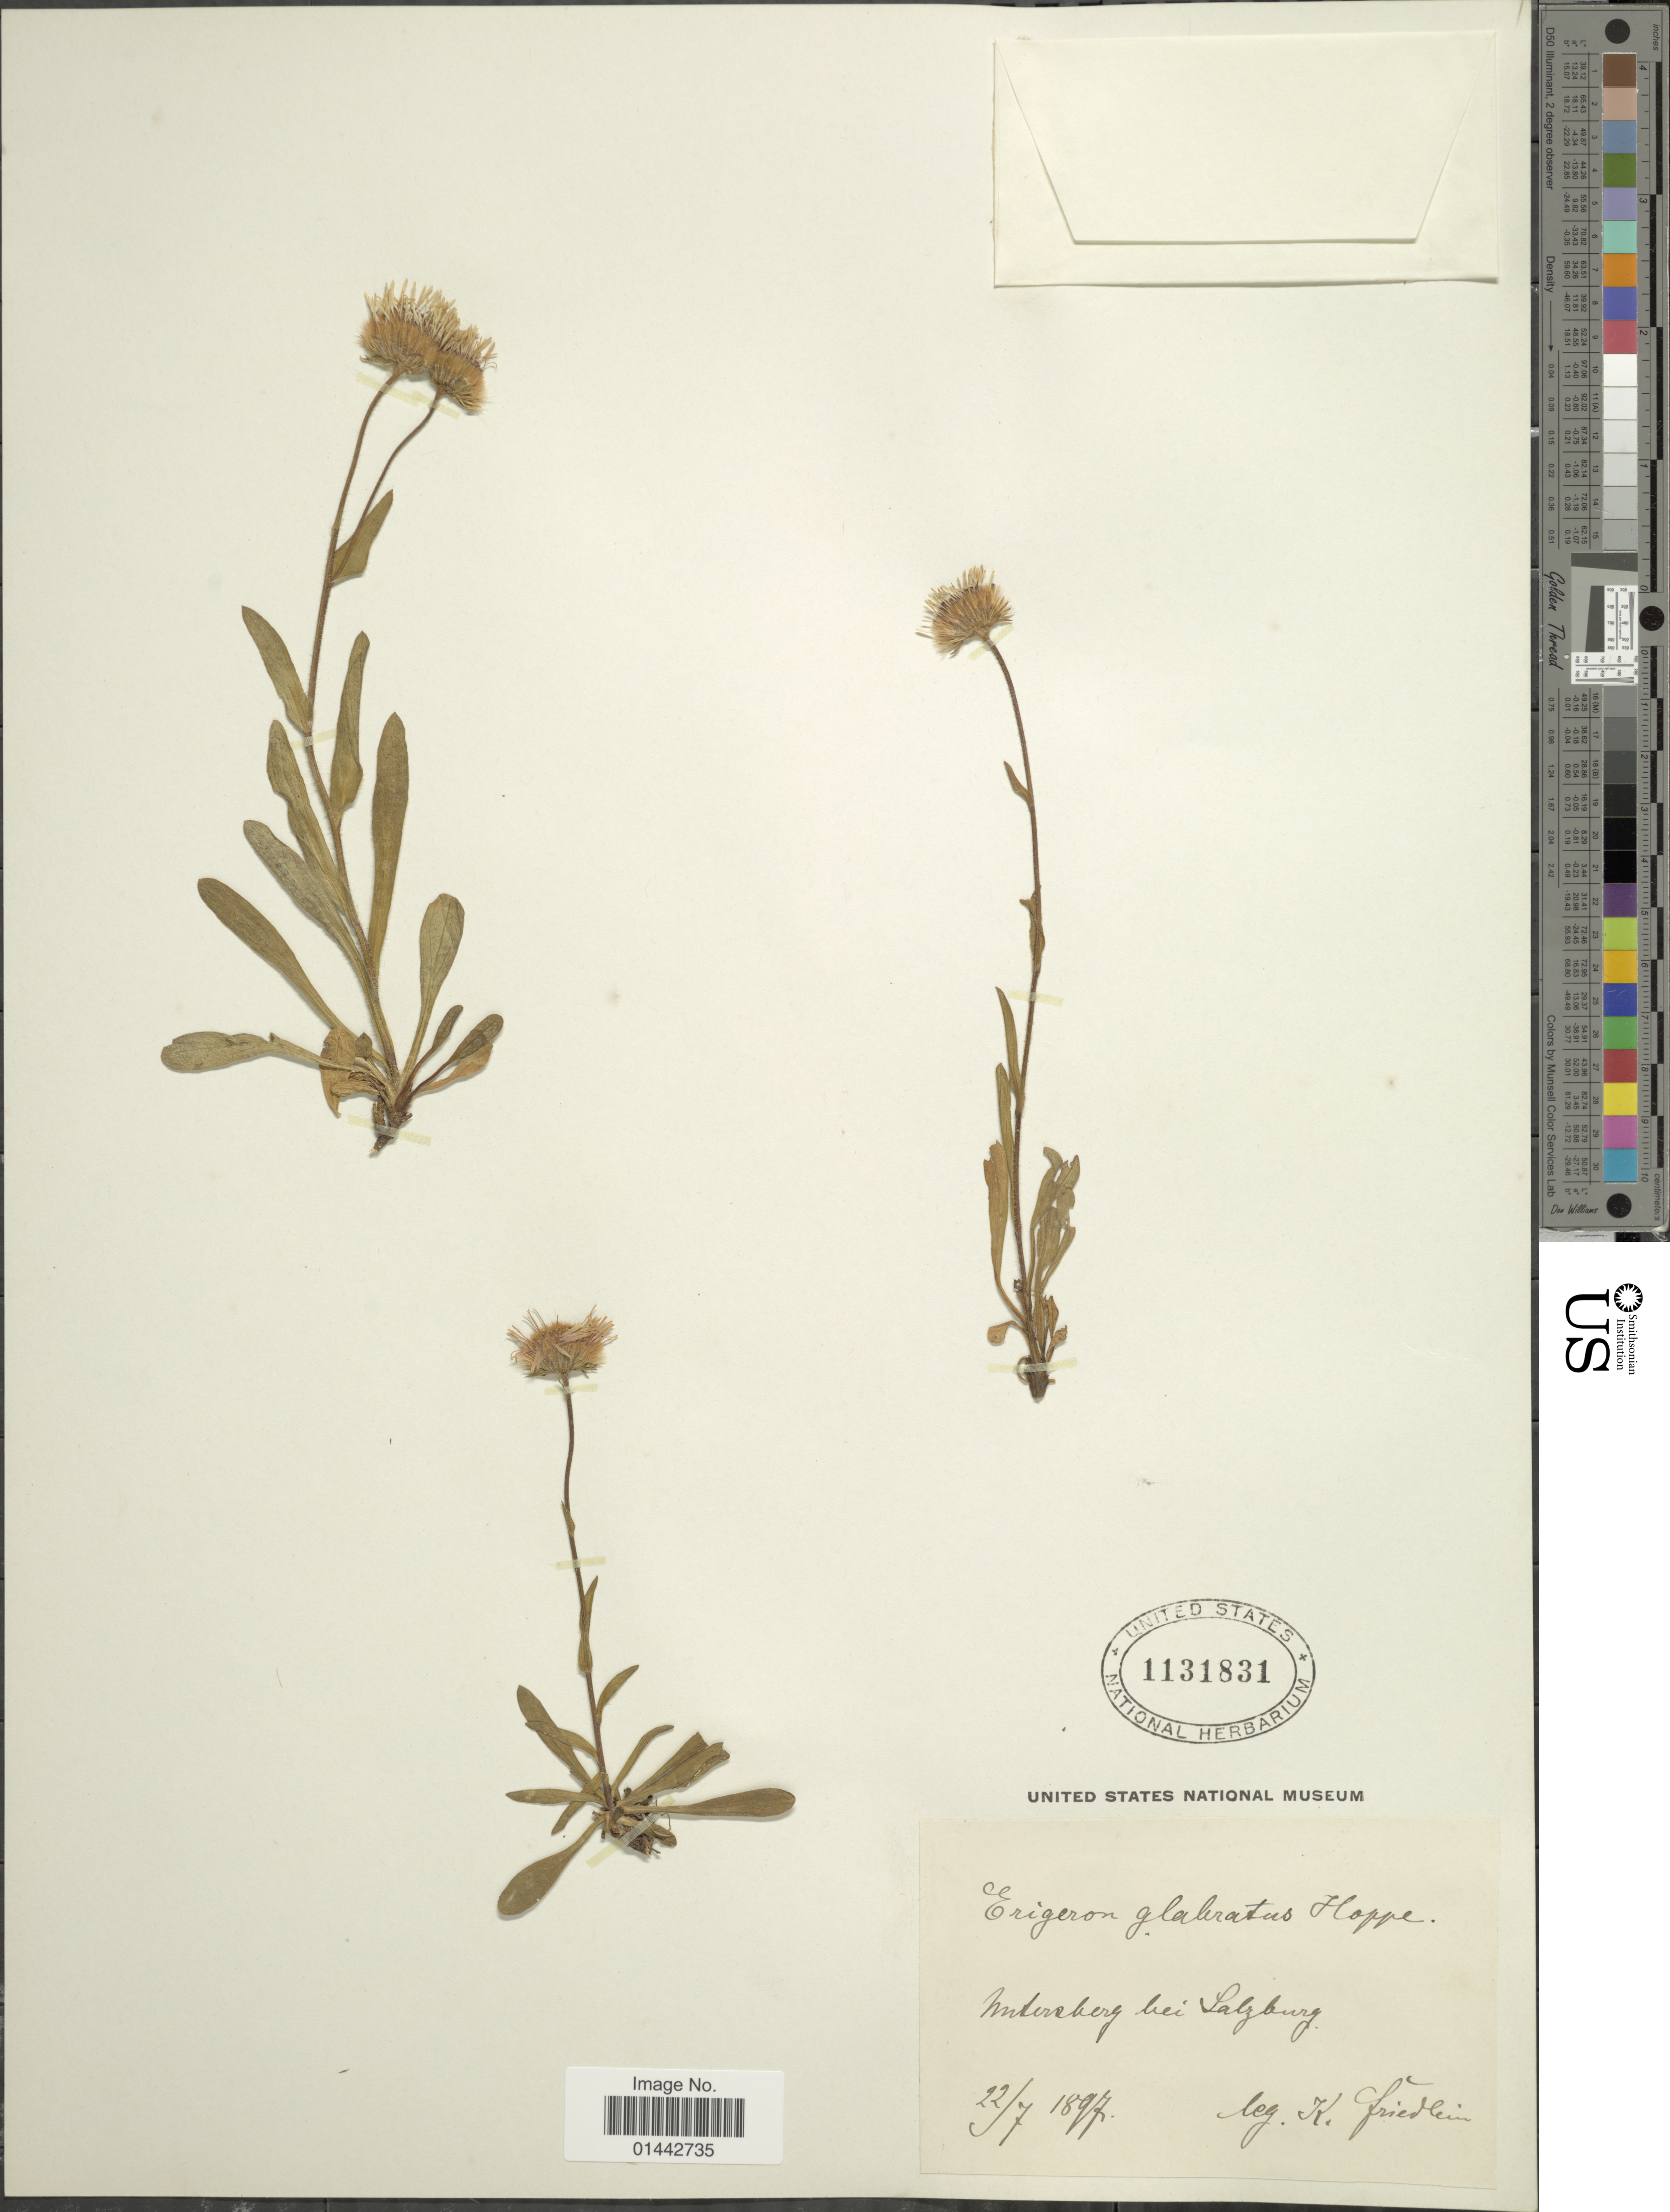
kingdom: Plantae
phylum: Tracheophyta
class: Magnoliopsida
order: Asterales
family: Asteraceae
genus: Erigeron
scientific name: Erigeron glabratus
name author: Auct.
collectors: K. Friedlein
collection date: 1897-07-22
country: Austria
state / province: Salzburg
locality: Unterberg bei Salzburg.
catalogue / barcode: US 1131831